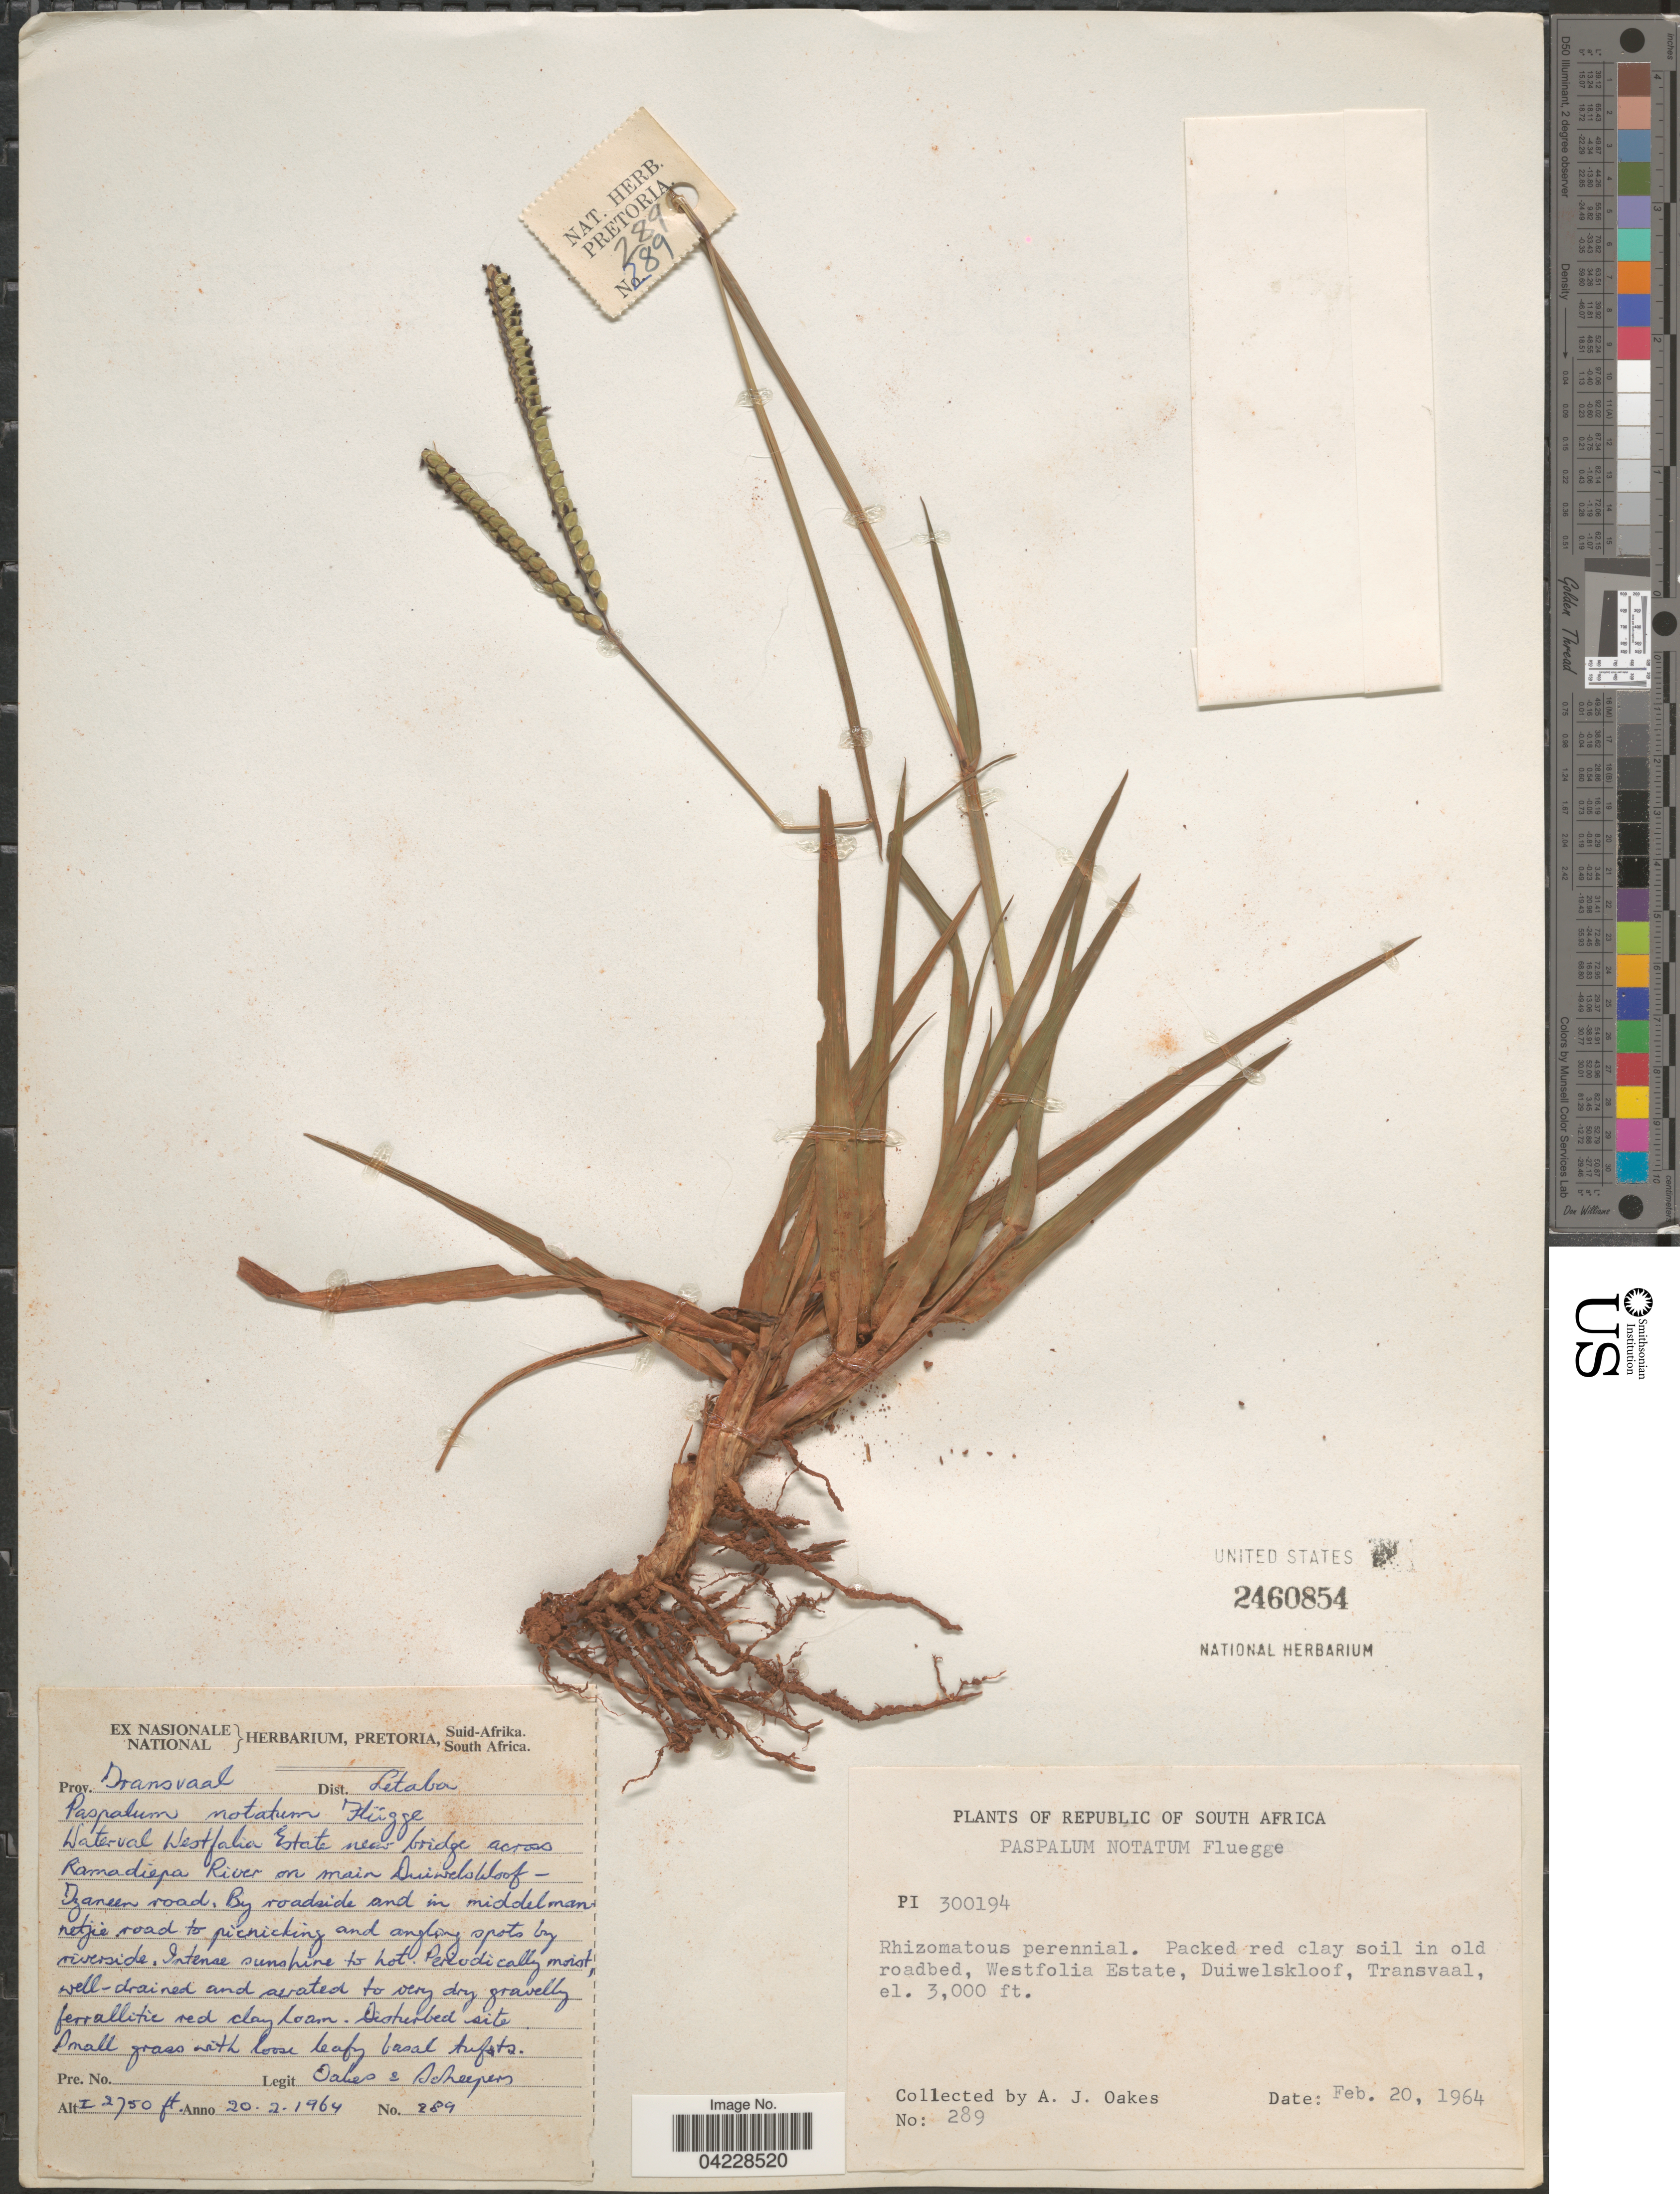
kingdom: Plantae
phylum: Tracheophyta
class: Liliopsida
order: Poales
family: Poaceae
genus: Paspalum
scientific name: Paspalum notatum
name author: Flüggé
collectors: -. Oakes & Scheeper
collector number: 289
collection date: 1964-02-20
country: South Africa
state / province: Limpopo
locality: Prov. Transvaal. Dist. Letaba. Waterval Westfalia Estate near bridge across Ramadiepa River on main Duivelskloof- [illegible text] road. Republic of South Africa. Transvaal.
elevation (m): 838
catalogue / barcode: US 2460854